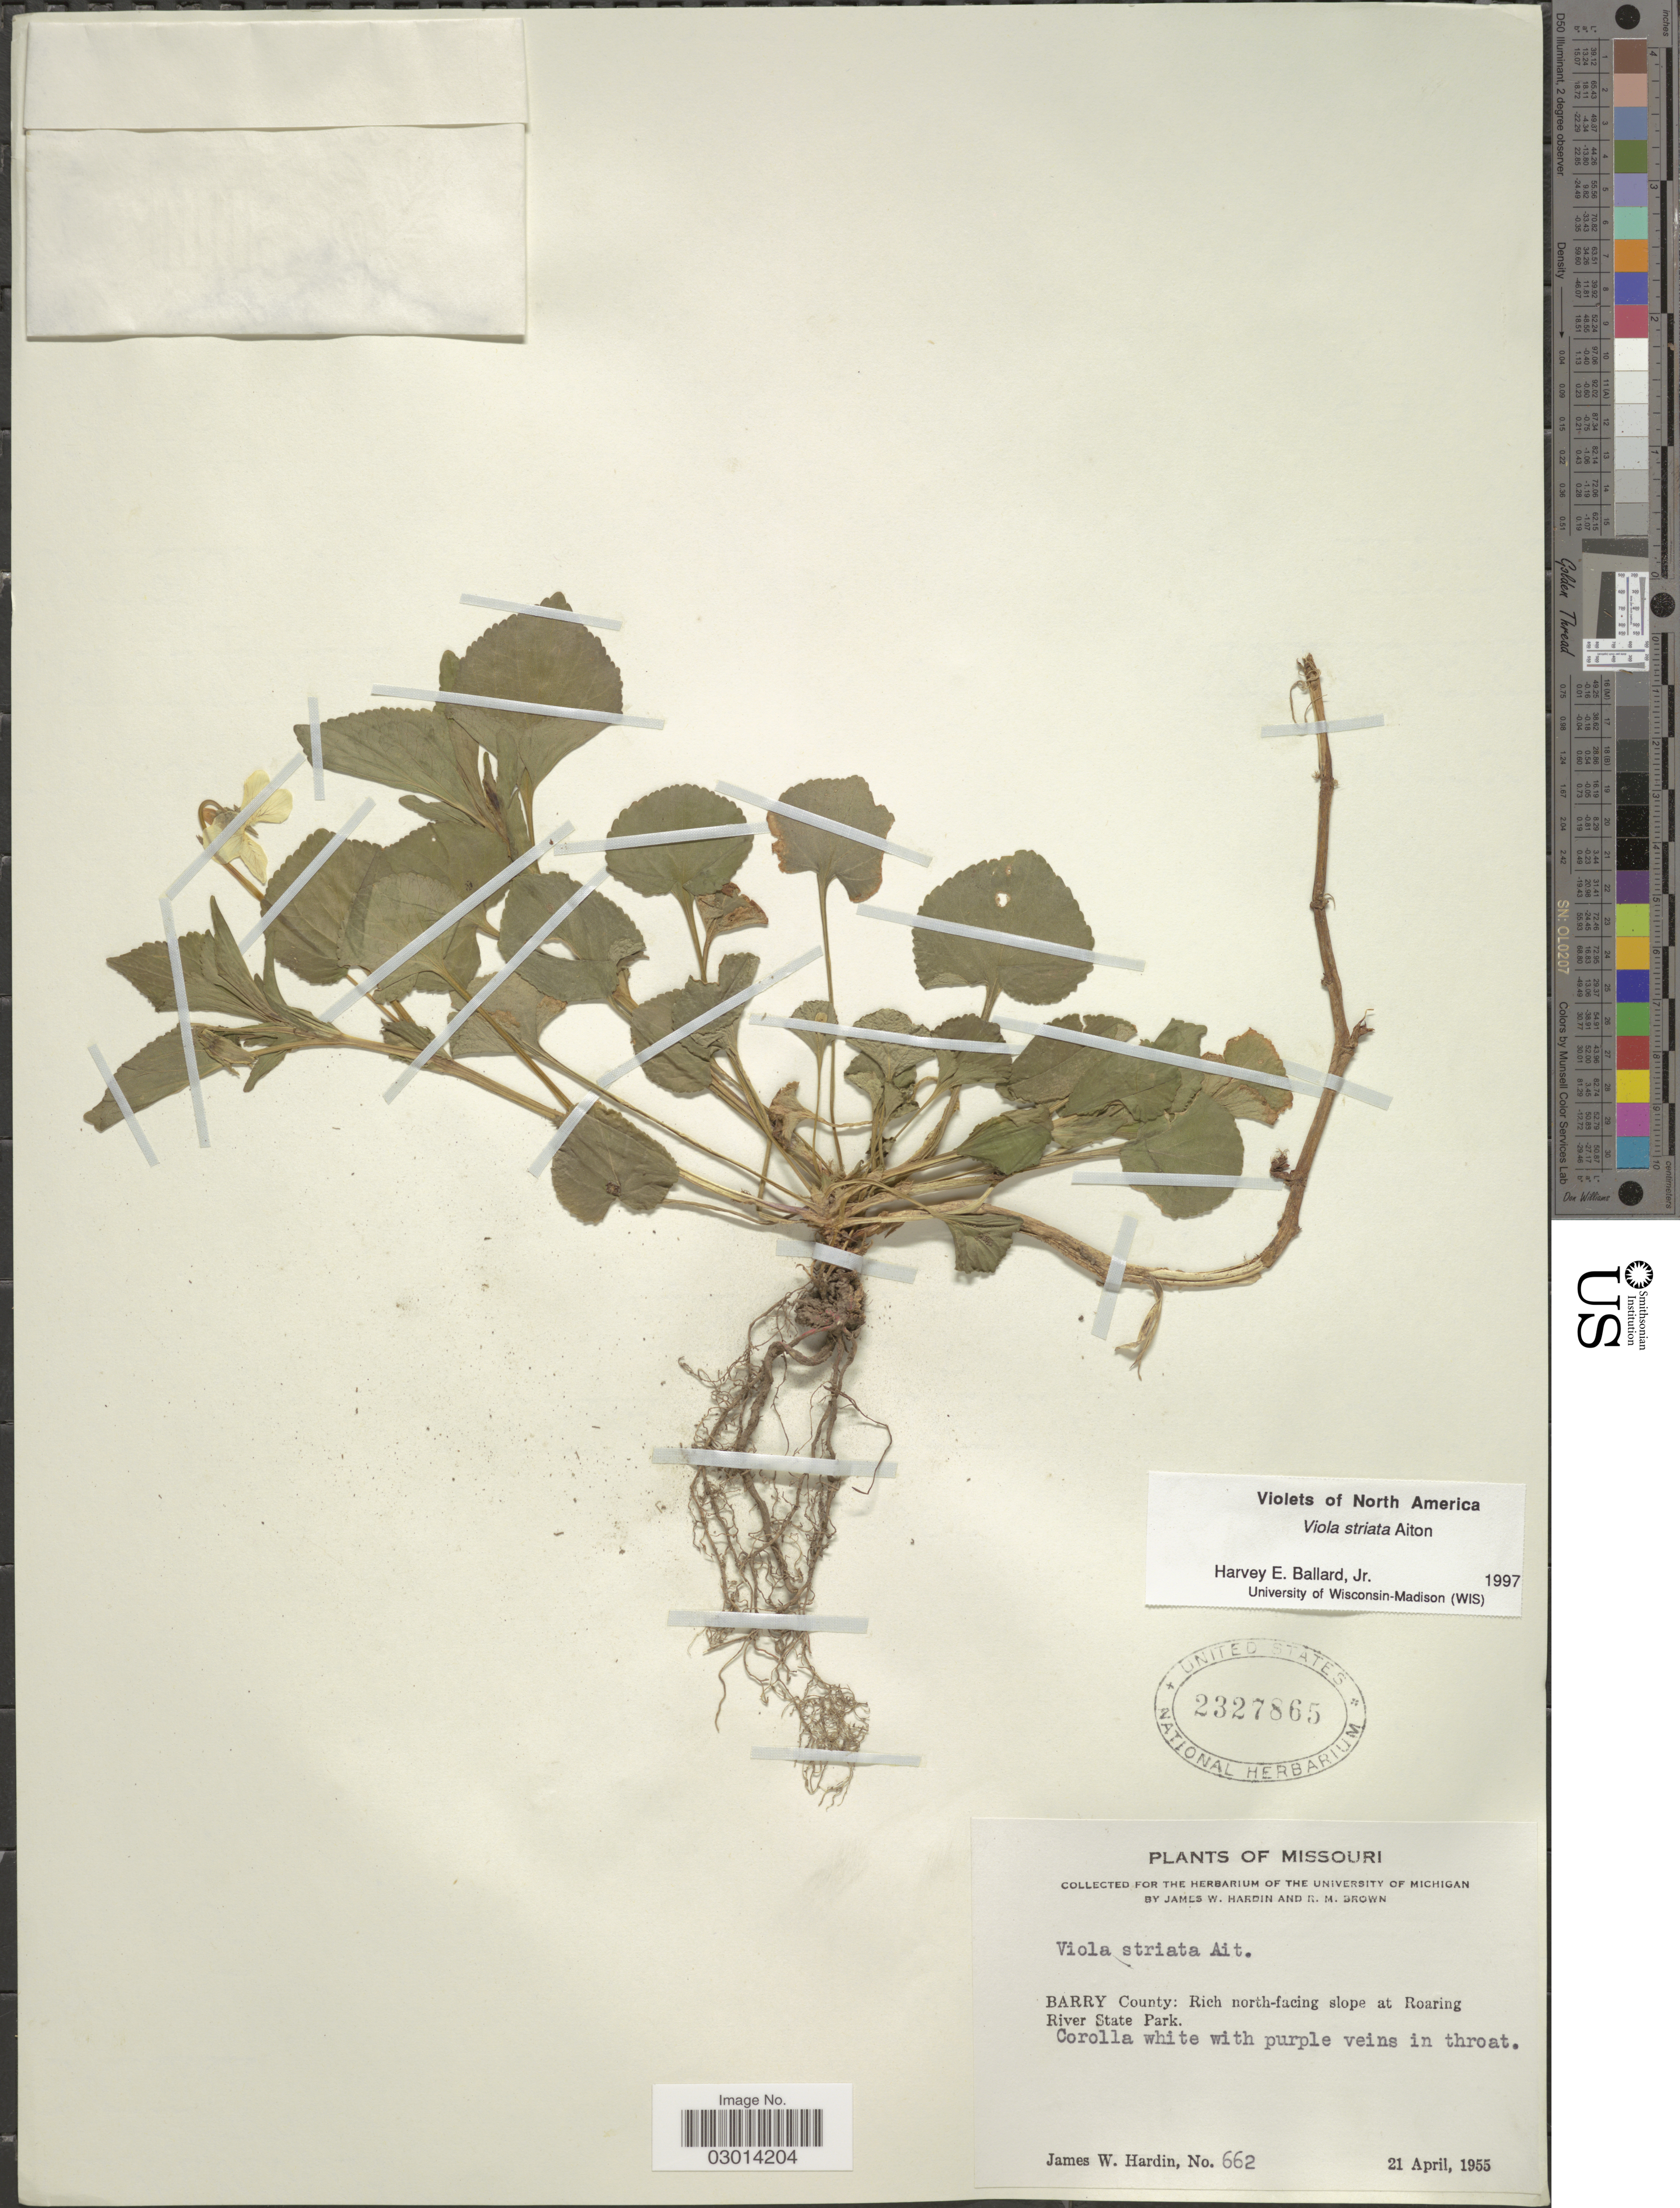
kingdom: Plantae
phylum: Tracheophyta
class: Magnoliopsida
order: Malpighiales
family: Violaceae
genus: Viola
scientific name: Viola rostrata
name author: Pursh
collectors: J. W. Hardin & R. Brown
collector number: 662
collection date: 1955-04-21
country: United States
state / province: Missouri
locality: Barry County: Rich north-facing slope at Roaring River State Park.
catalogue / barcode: US 2327865